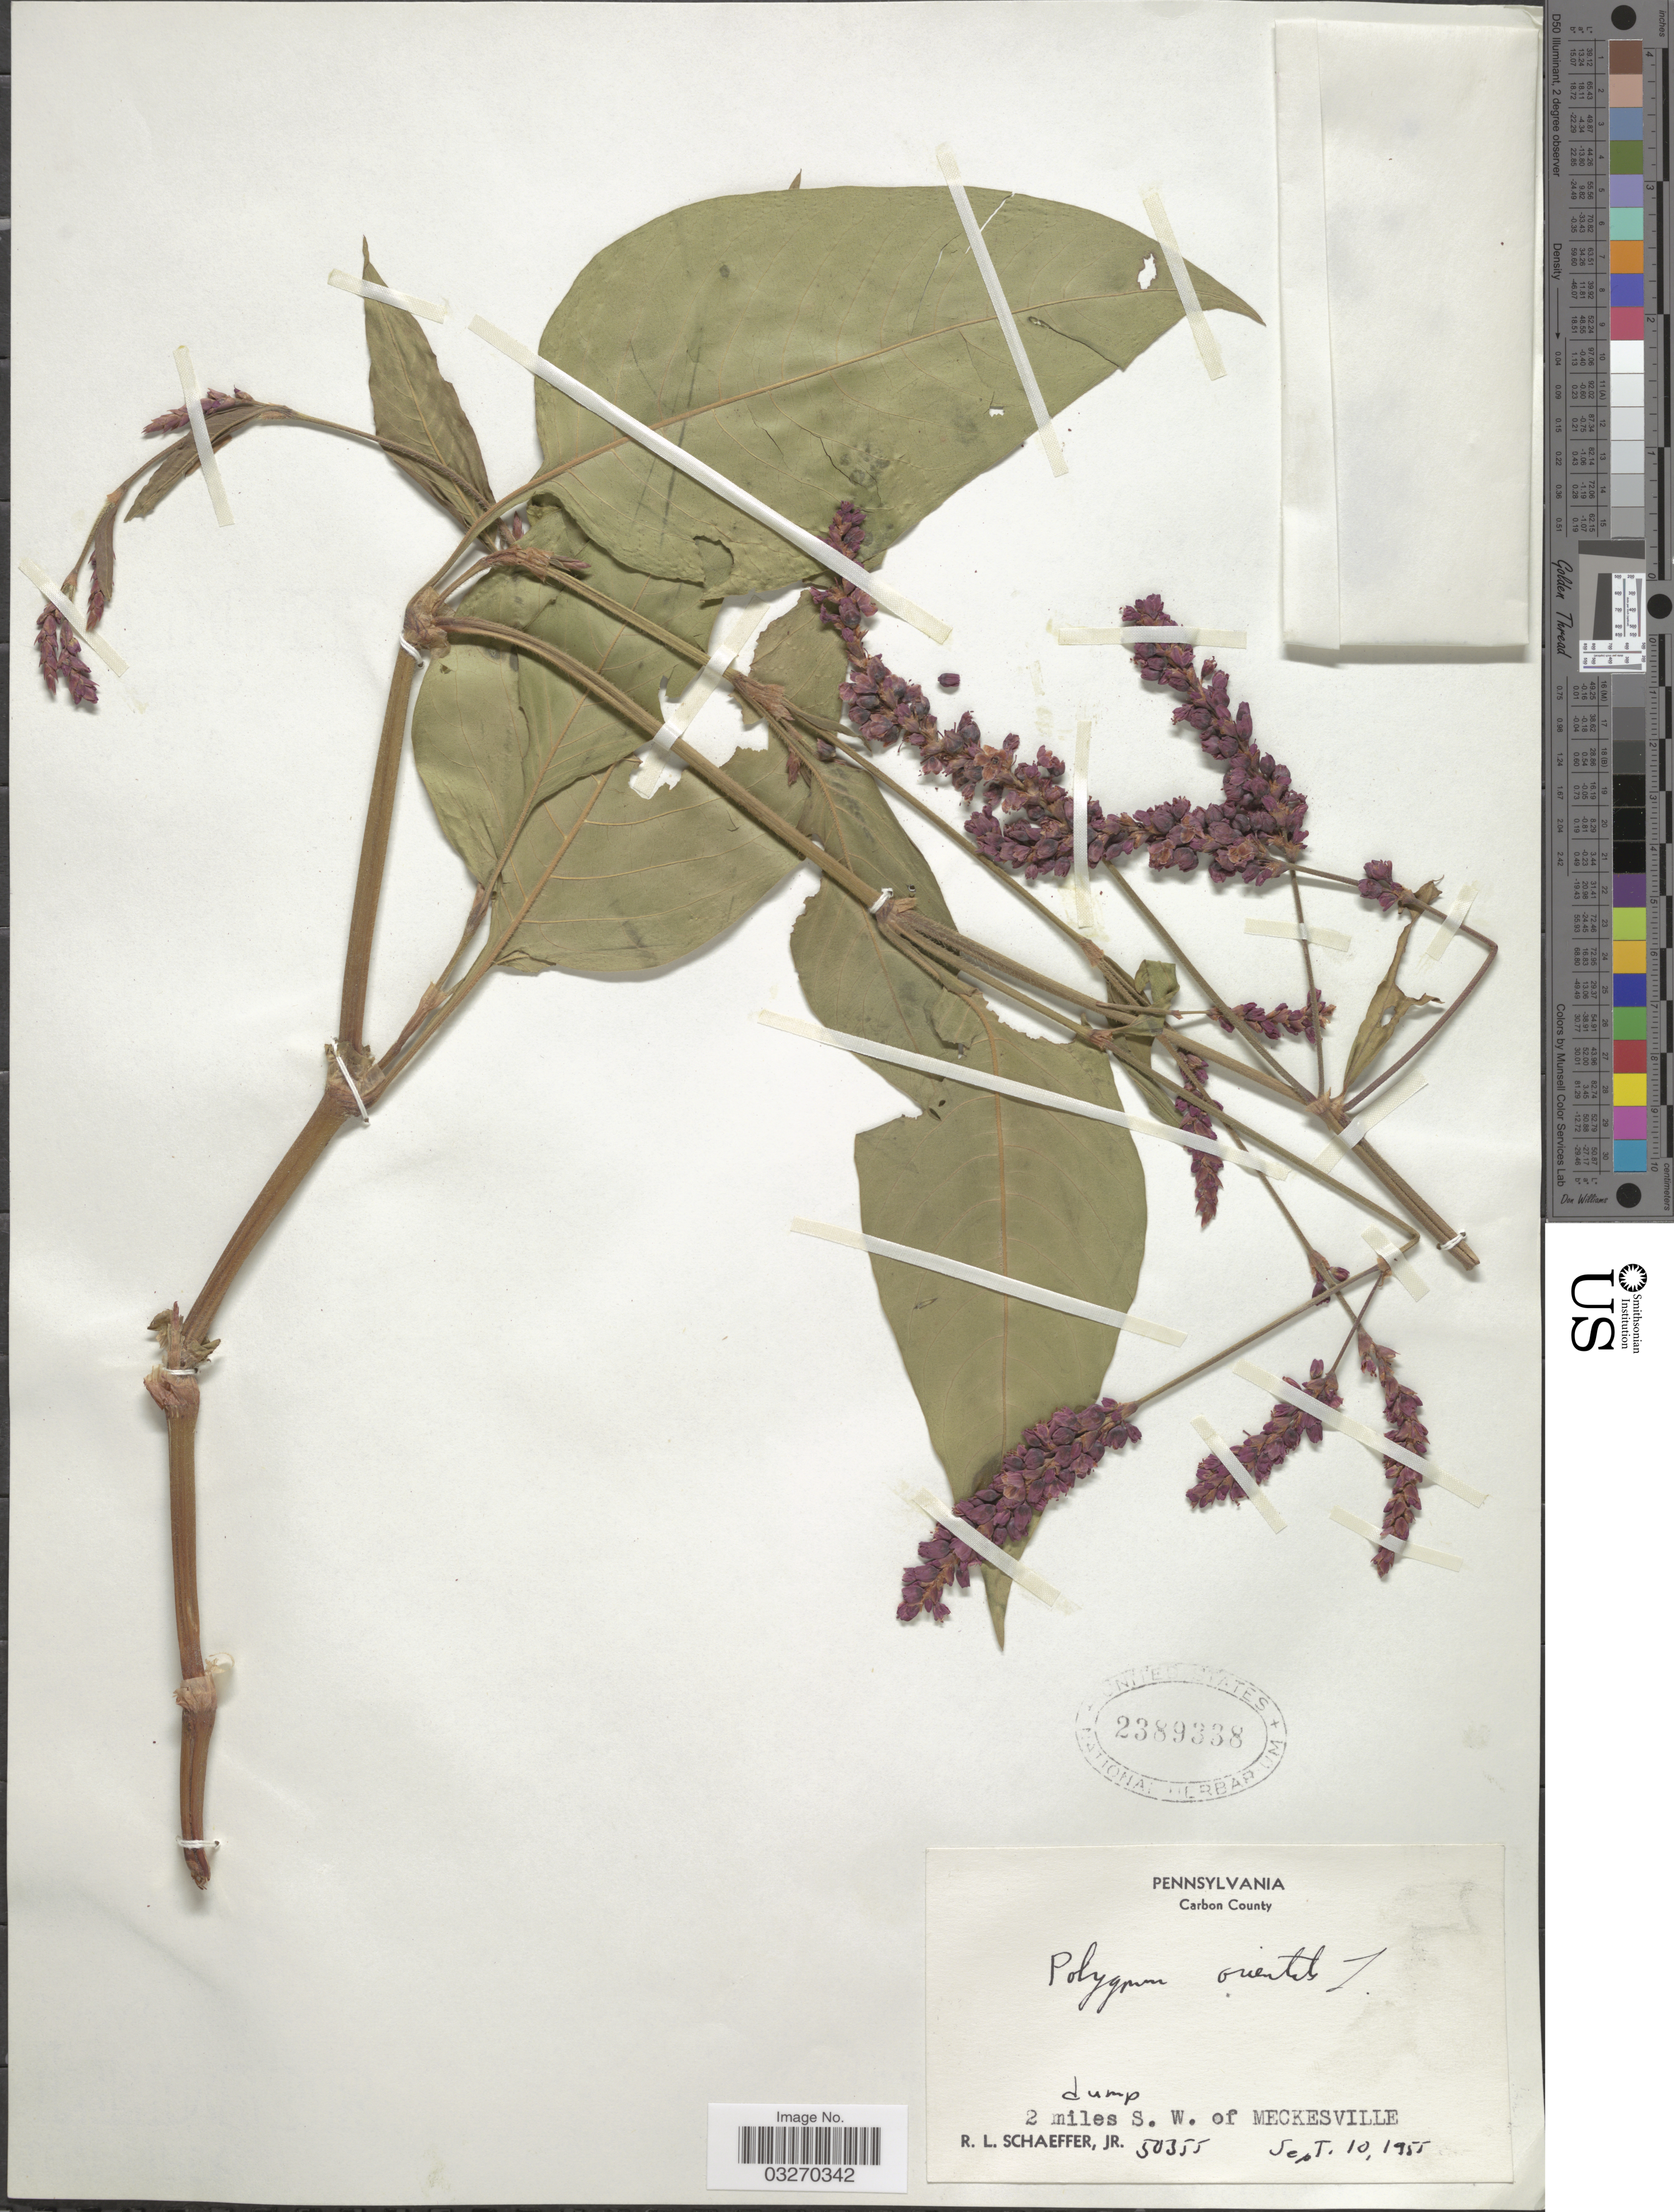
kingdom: Plantae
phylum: Tracheophyta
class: Magnoliopsida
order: Caryophyllales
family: Polygonaceae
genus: Persicaria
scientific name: Persicaria orientalis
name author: (L.) Spach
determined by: Atha, D. E.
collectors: R. L. Schaeffer Jr.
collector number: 50355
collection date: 1955-09-10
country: United States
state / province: Pennsylvania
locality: Carbon County. 2 miles S. W. of Meckesville.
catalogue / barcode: US 2389338